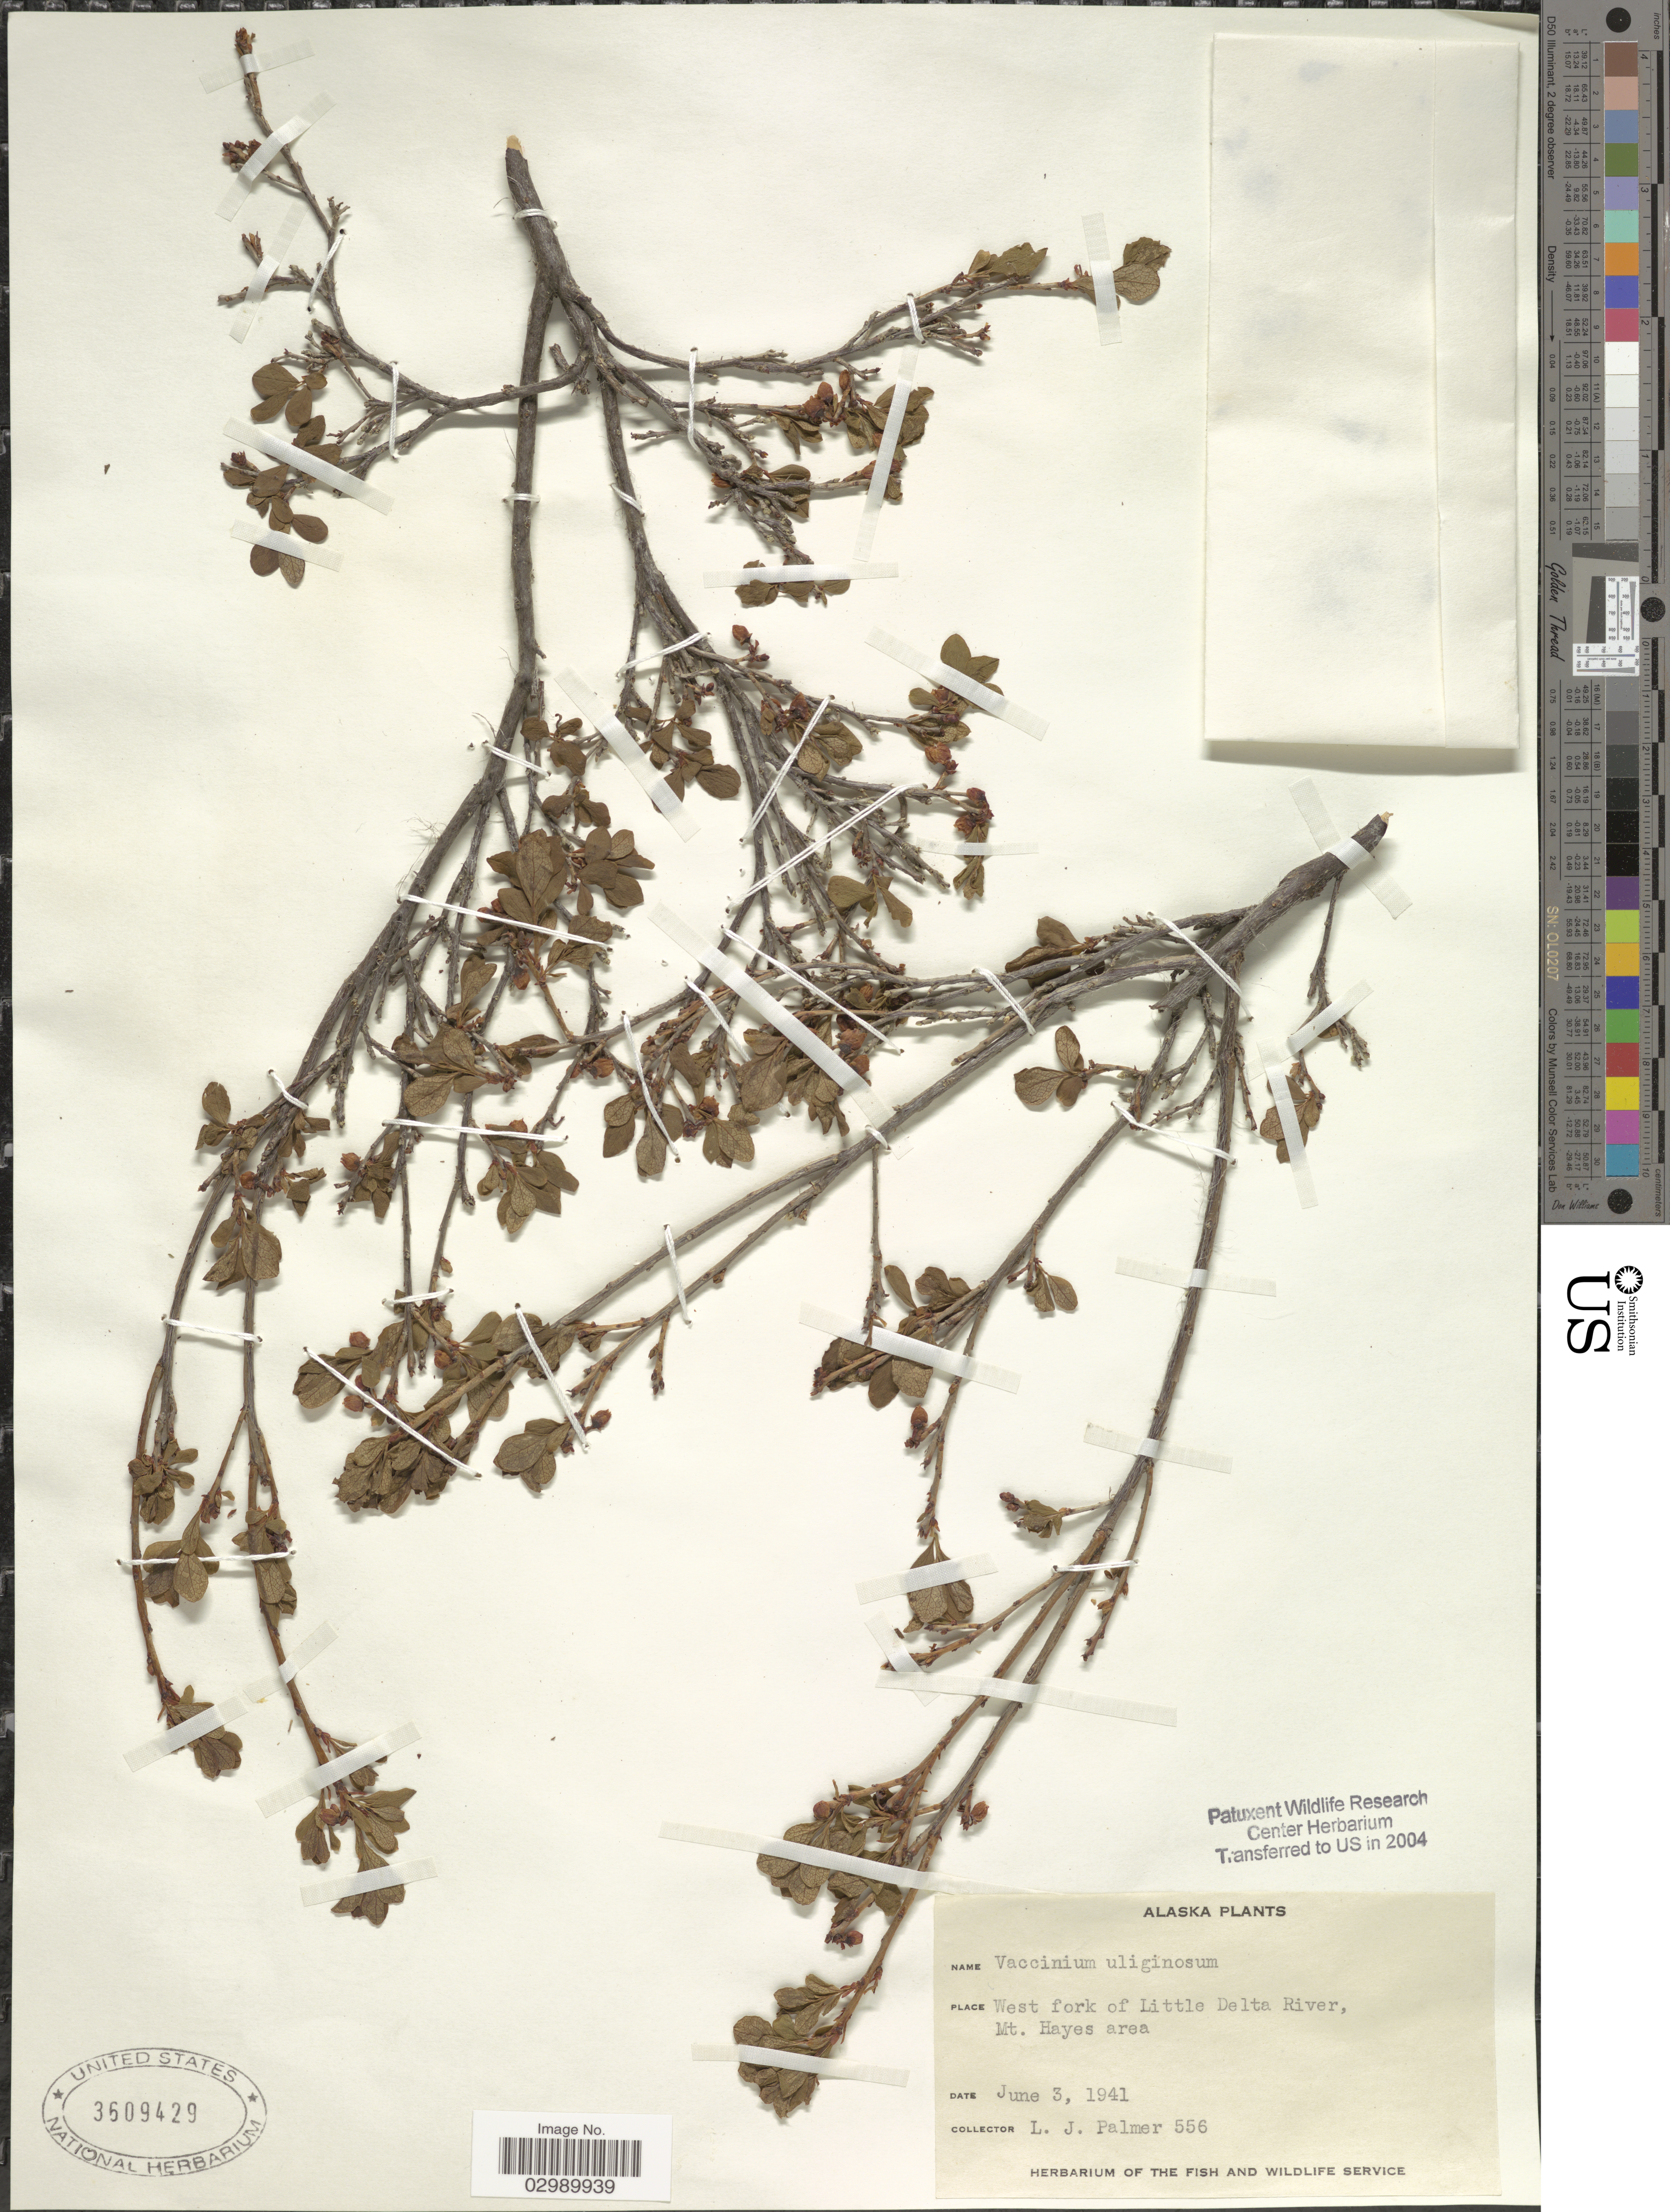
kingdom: Plantae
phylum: Tracheophyta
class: Magnoliopsida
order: Ericales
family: Ericaceae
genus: Vaccinium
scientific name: Vaccinium uliginosum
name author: L.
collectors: L. J. Palmer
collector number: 556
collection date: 1941-06-03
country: United States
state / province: Alaska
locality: West Fork of Little Delta River, Mt. Hayes area.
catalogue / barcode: US 3609429